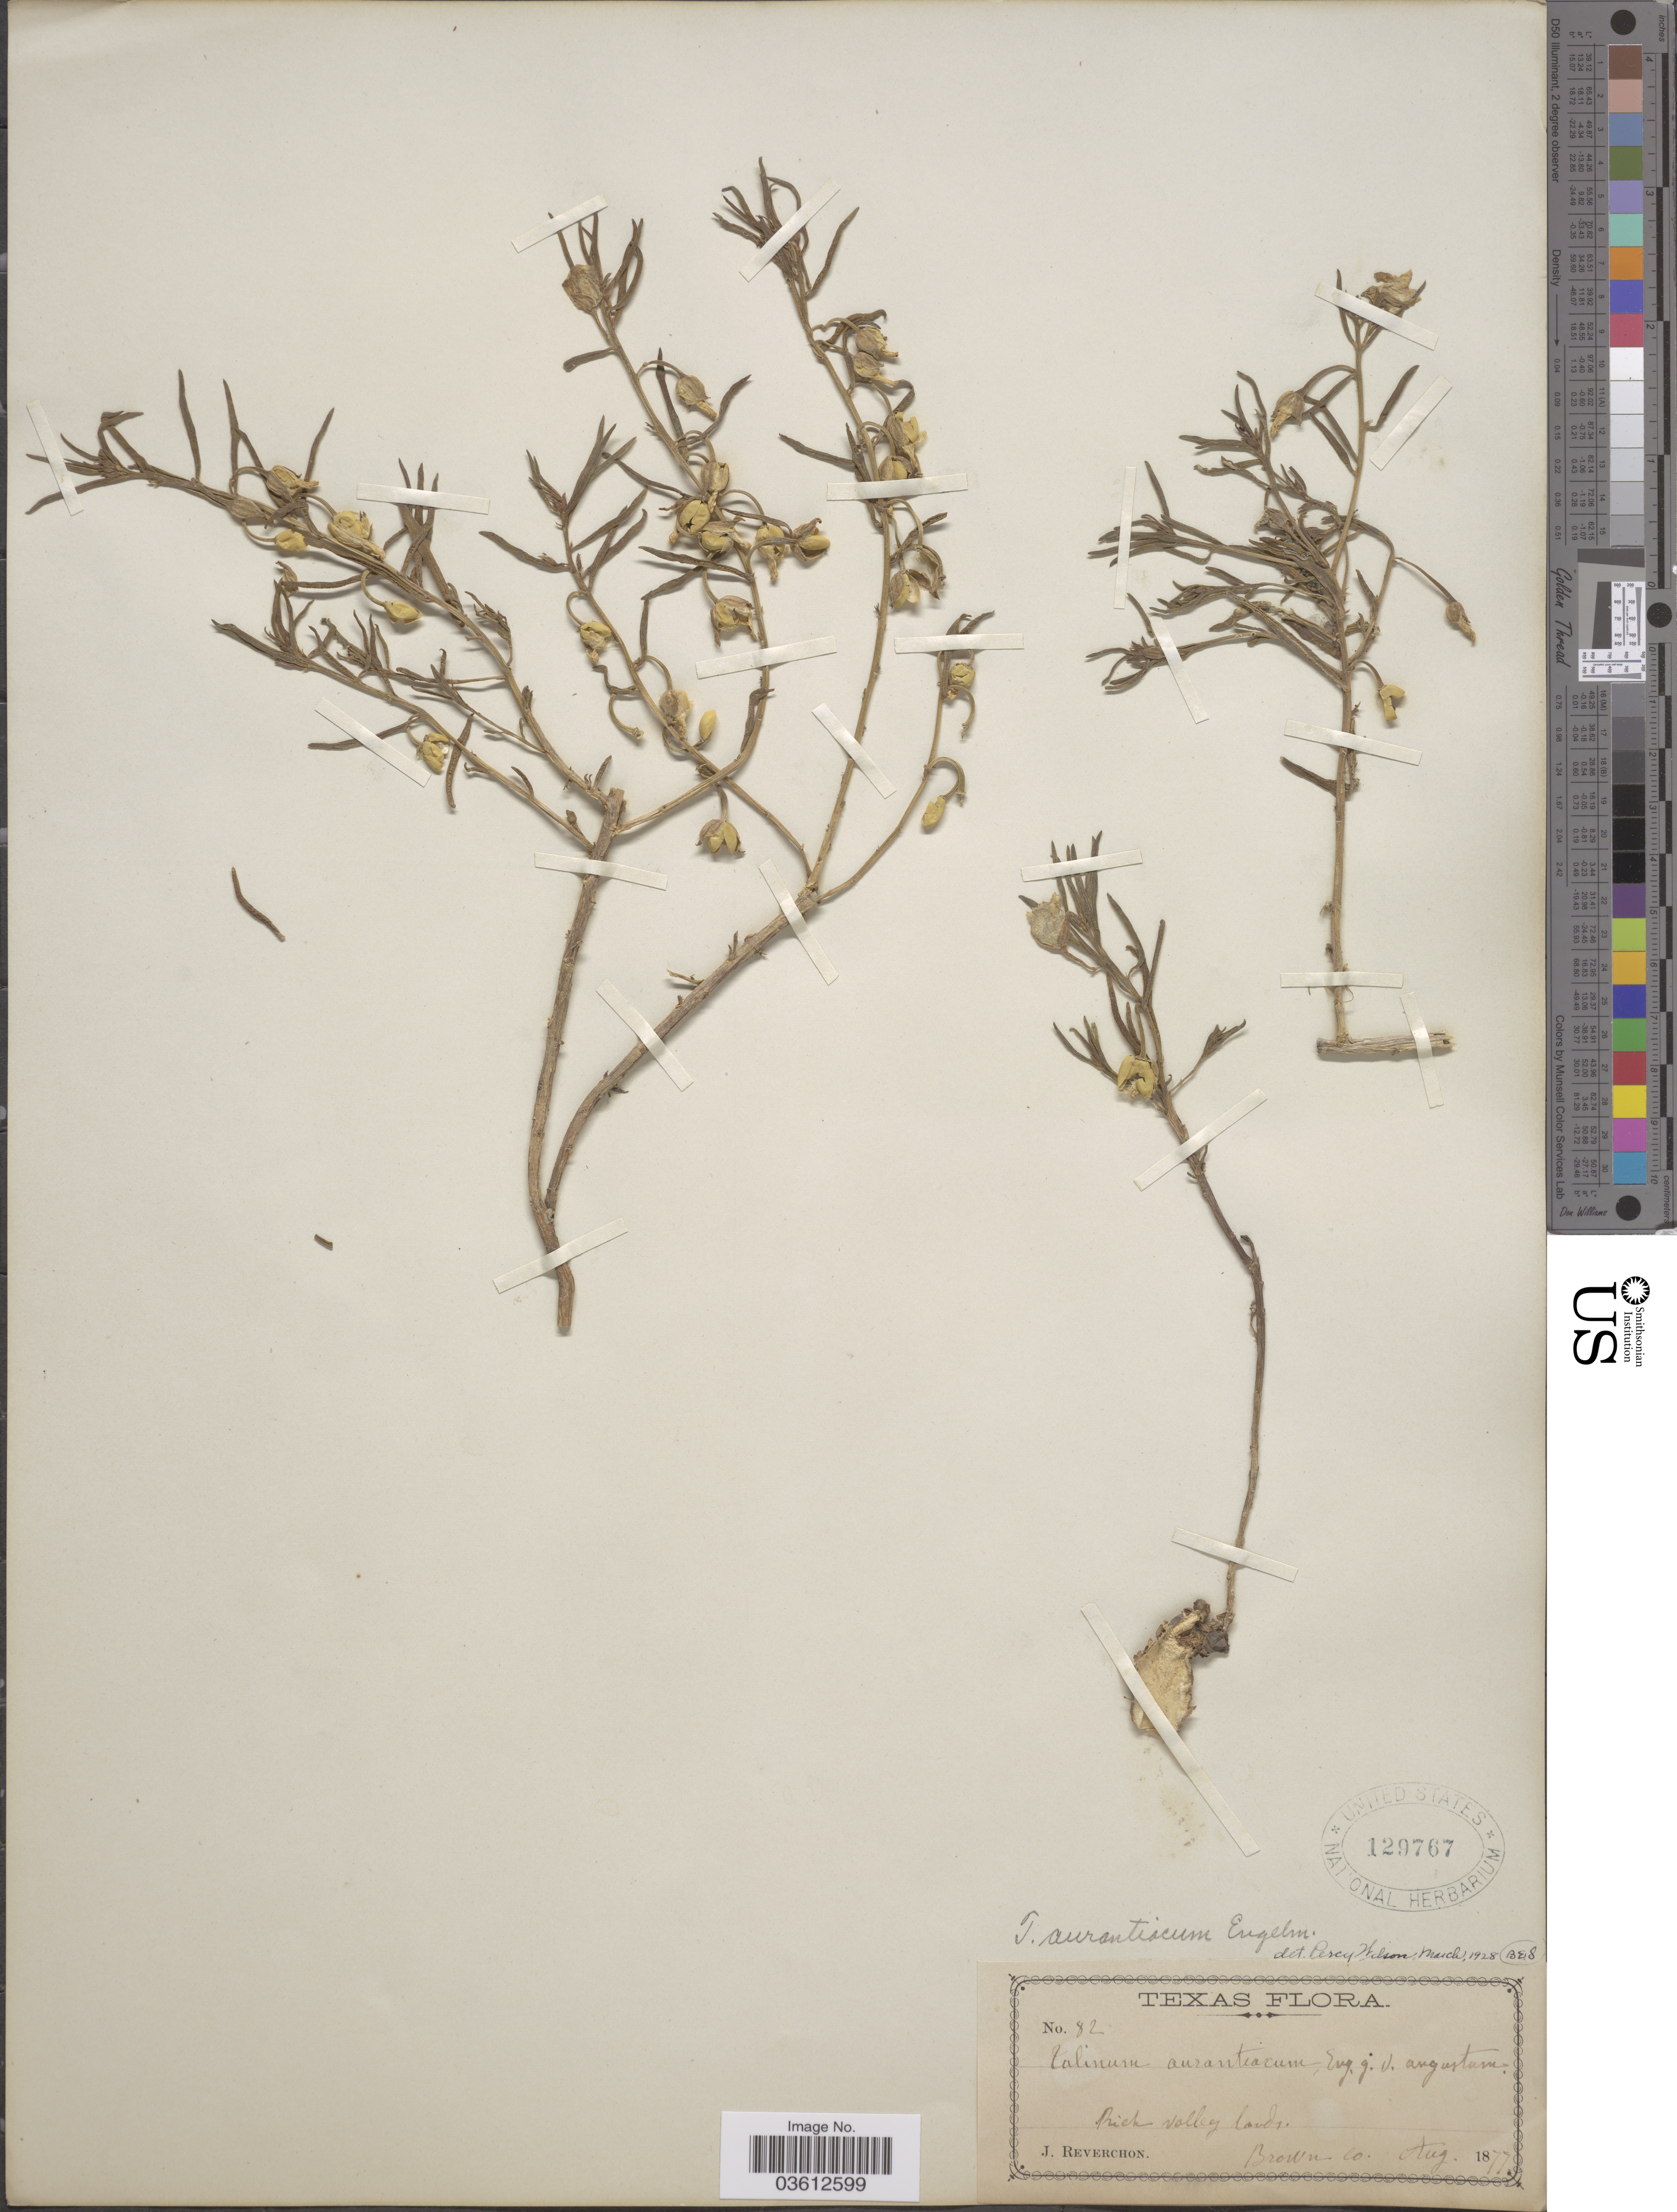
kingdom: Plantae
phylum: Tracheophyta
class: Magnoliopsida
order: Caryophyllales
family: Talinaceae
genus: Talinum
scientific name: Talinum aurantiacum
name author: Engelm. in A. Gray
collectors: J. Reverchon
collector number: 82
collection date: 1877-08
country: United States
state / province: Texas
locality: Brown Co.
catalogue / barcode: US 129767